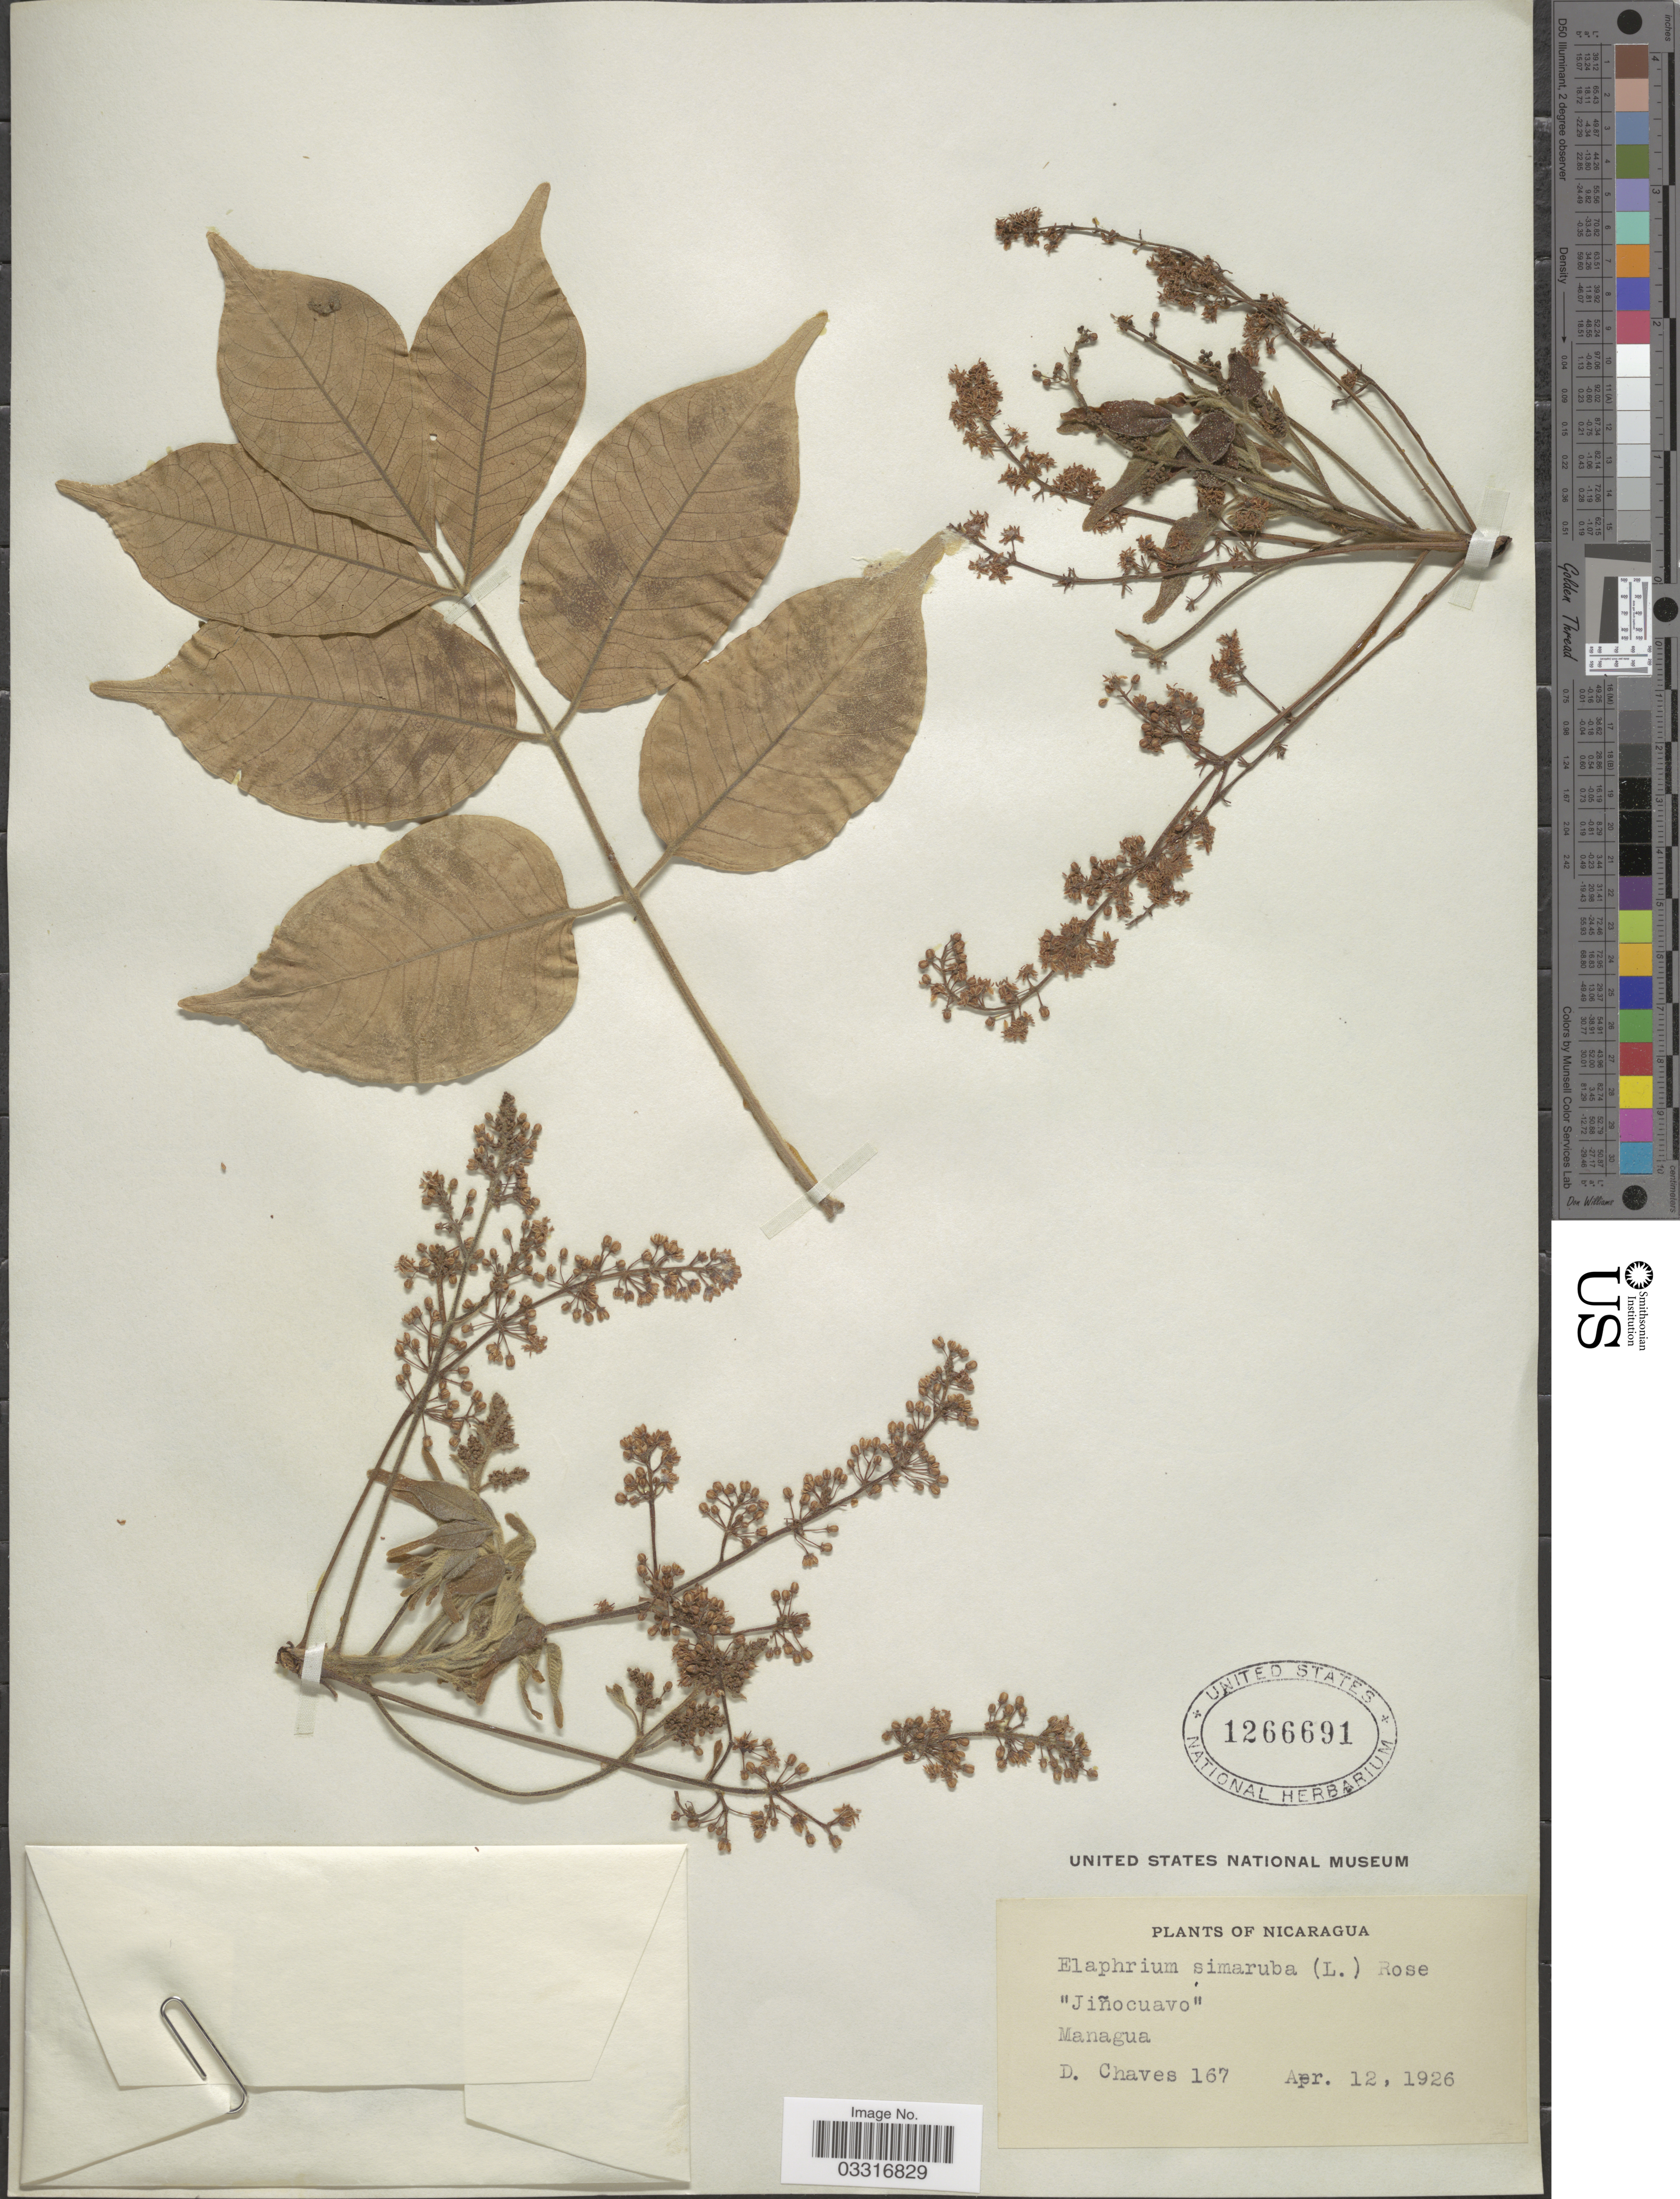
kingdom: Plantae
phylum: Tracheophyta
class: Magnoliopsida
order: Sapindales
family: Burseraceae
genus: Bursera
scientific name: Bursera simaruba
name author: (L.) Sarg.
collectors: D. Chaves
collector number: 167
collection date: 1926-04-12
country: Nicaragua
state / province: Managua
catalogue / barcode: US 1266691